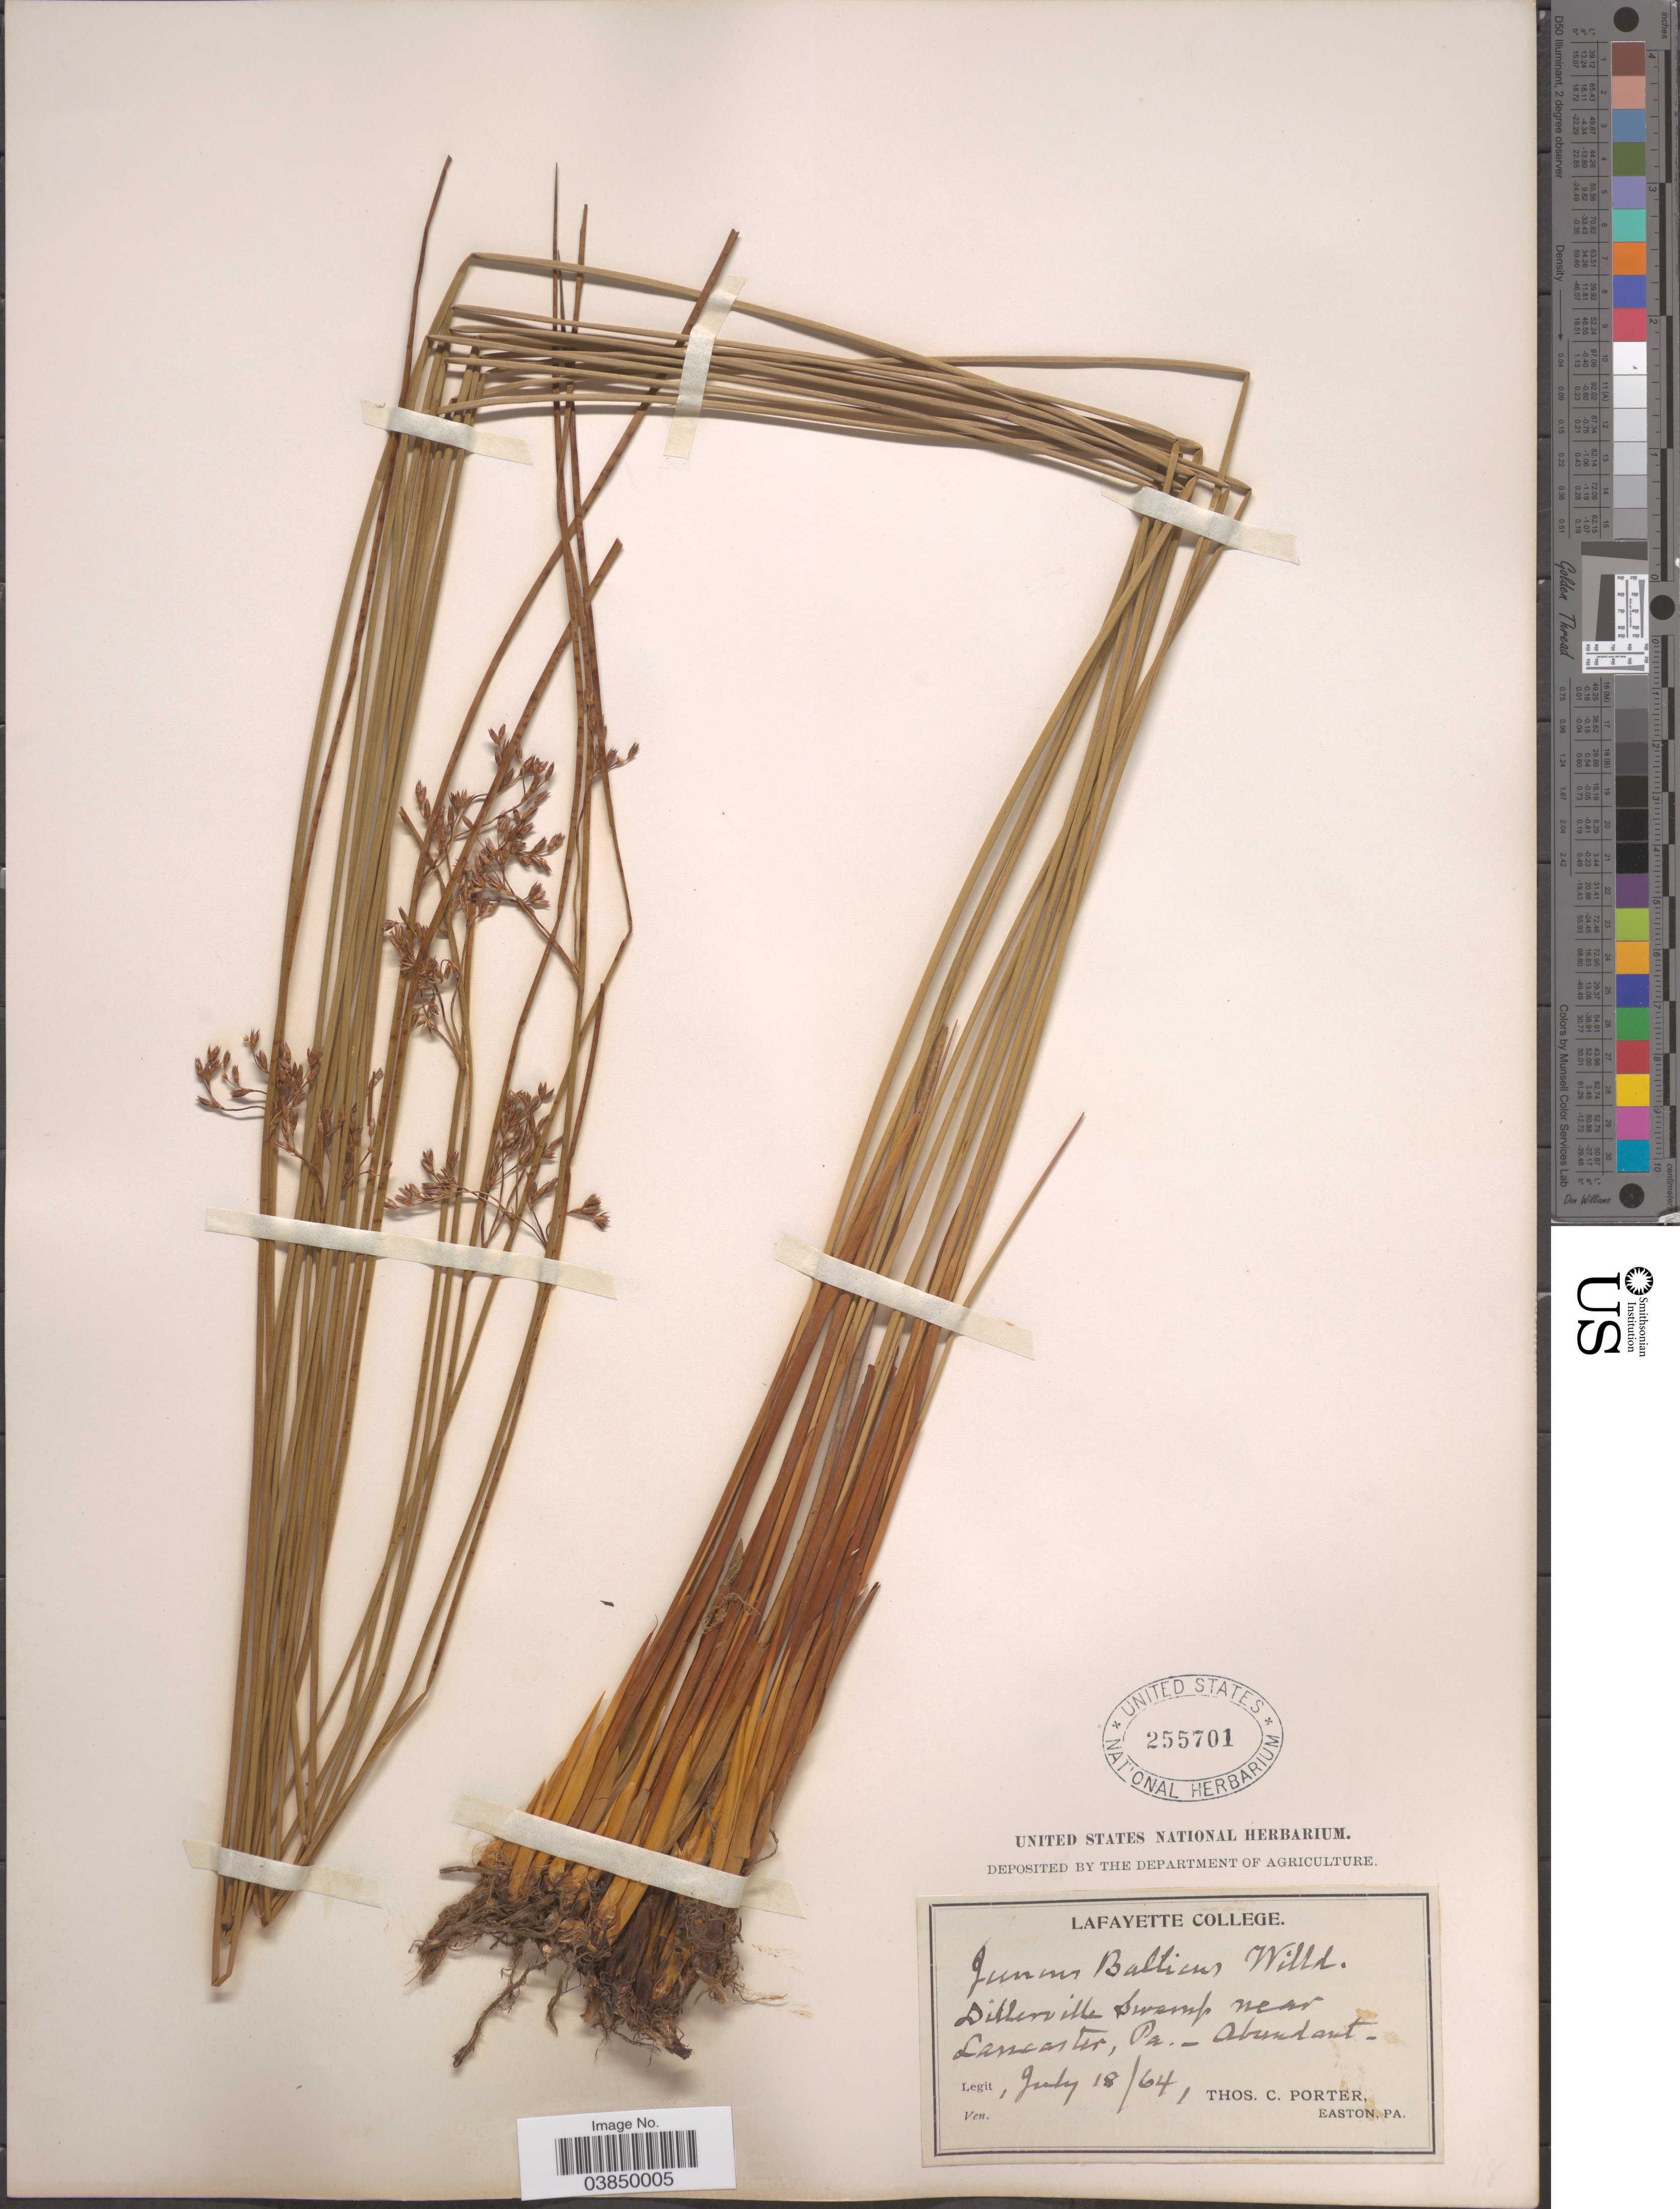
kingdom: Plantae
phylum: Tracheophyta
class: Liliopsida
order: Poales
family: Juncaceae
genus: Juncus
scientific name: Juncus balticus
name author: Willd.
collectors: T. Porter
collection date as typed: Transcribed d/m/y: 18/7/64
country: United States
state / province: Pennsylvania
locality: Dillerville Swamp near Lancaster.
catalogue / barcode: US 255701